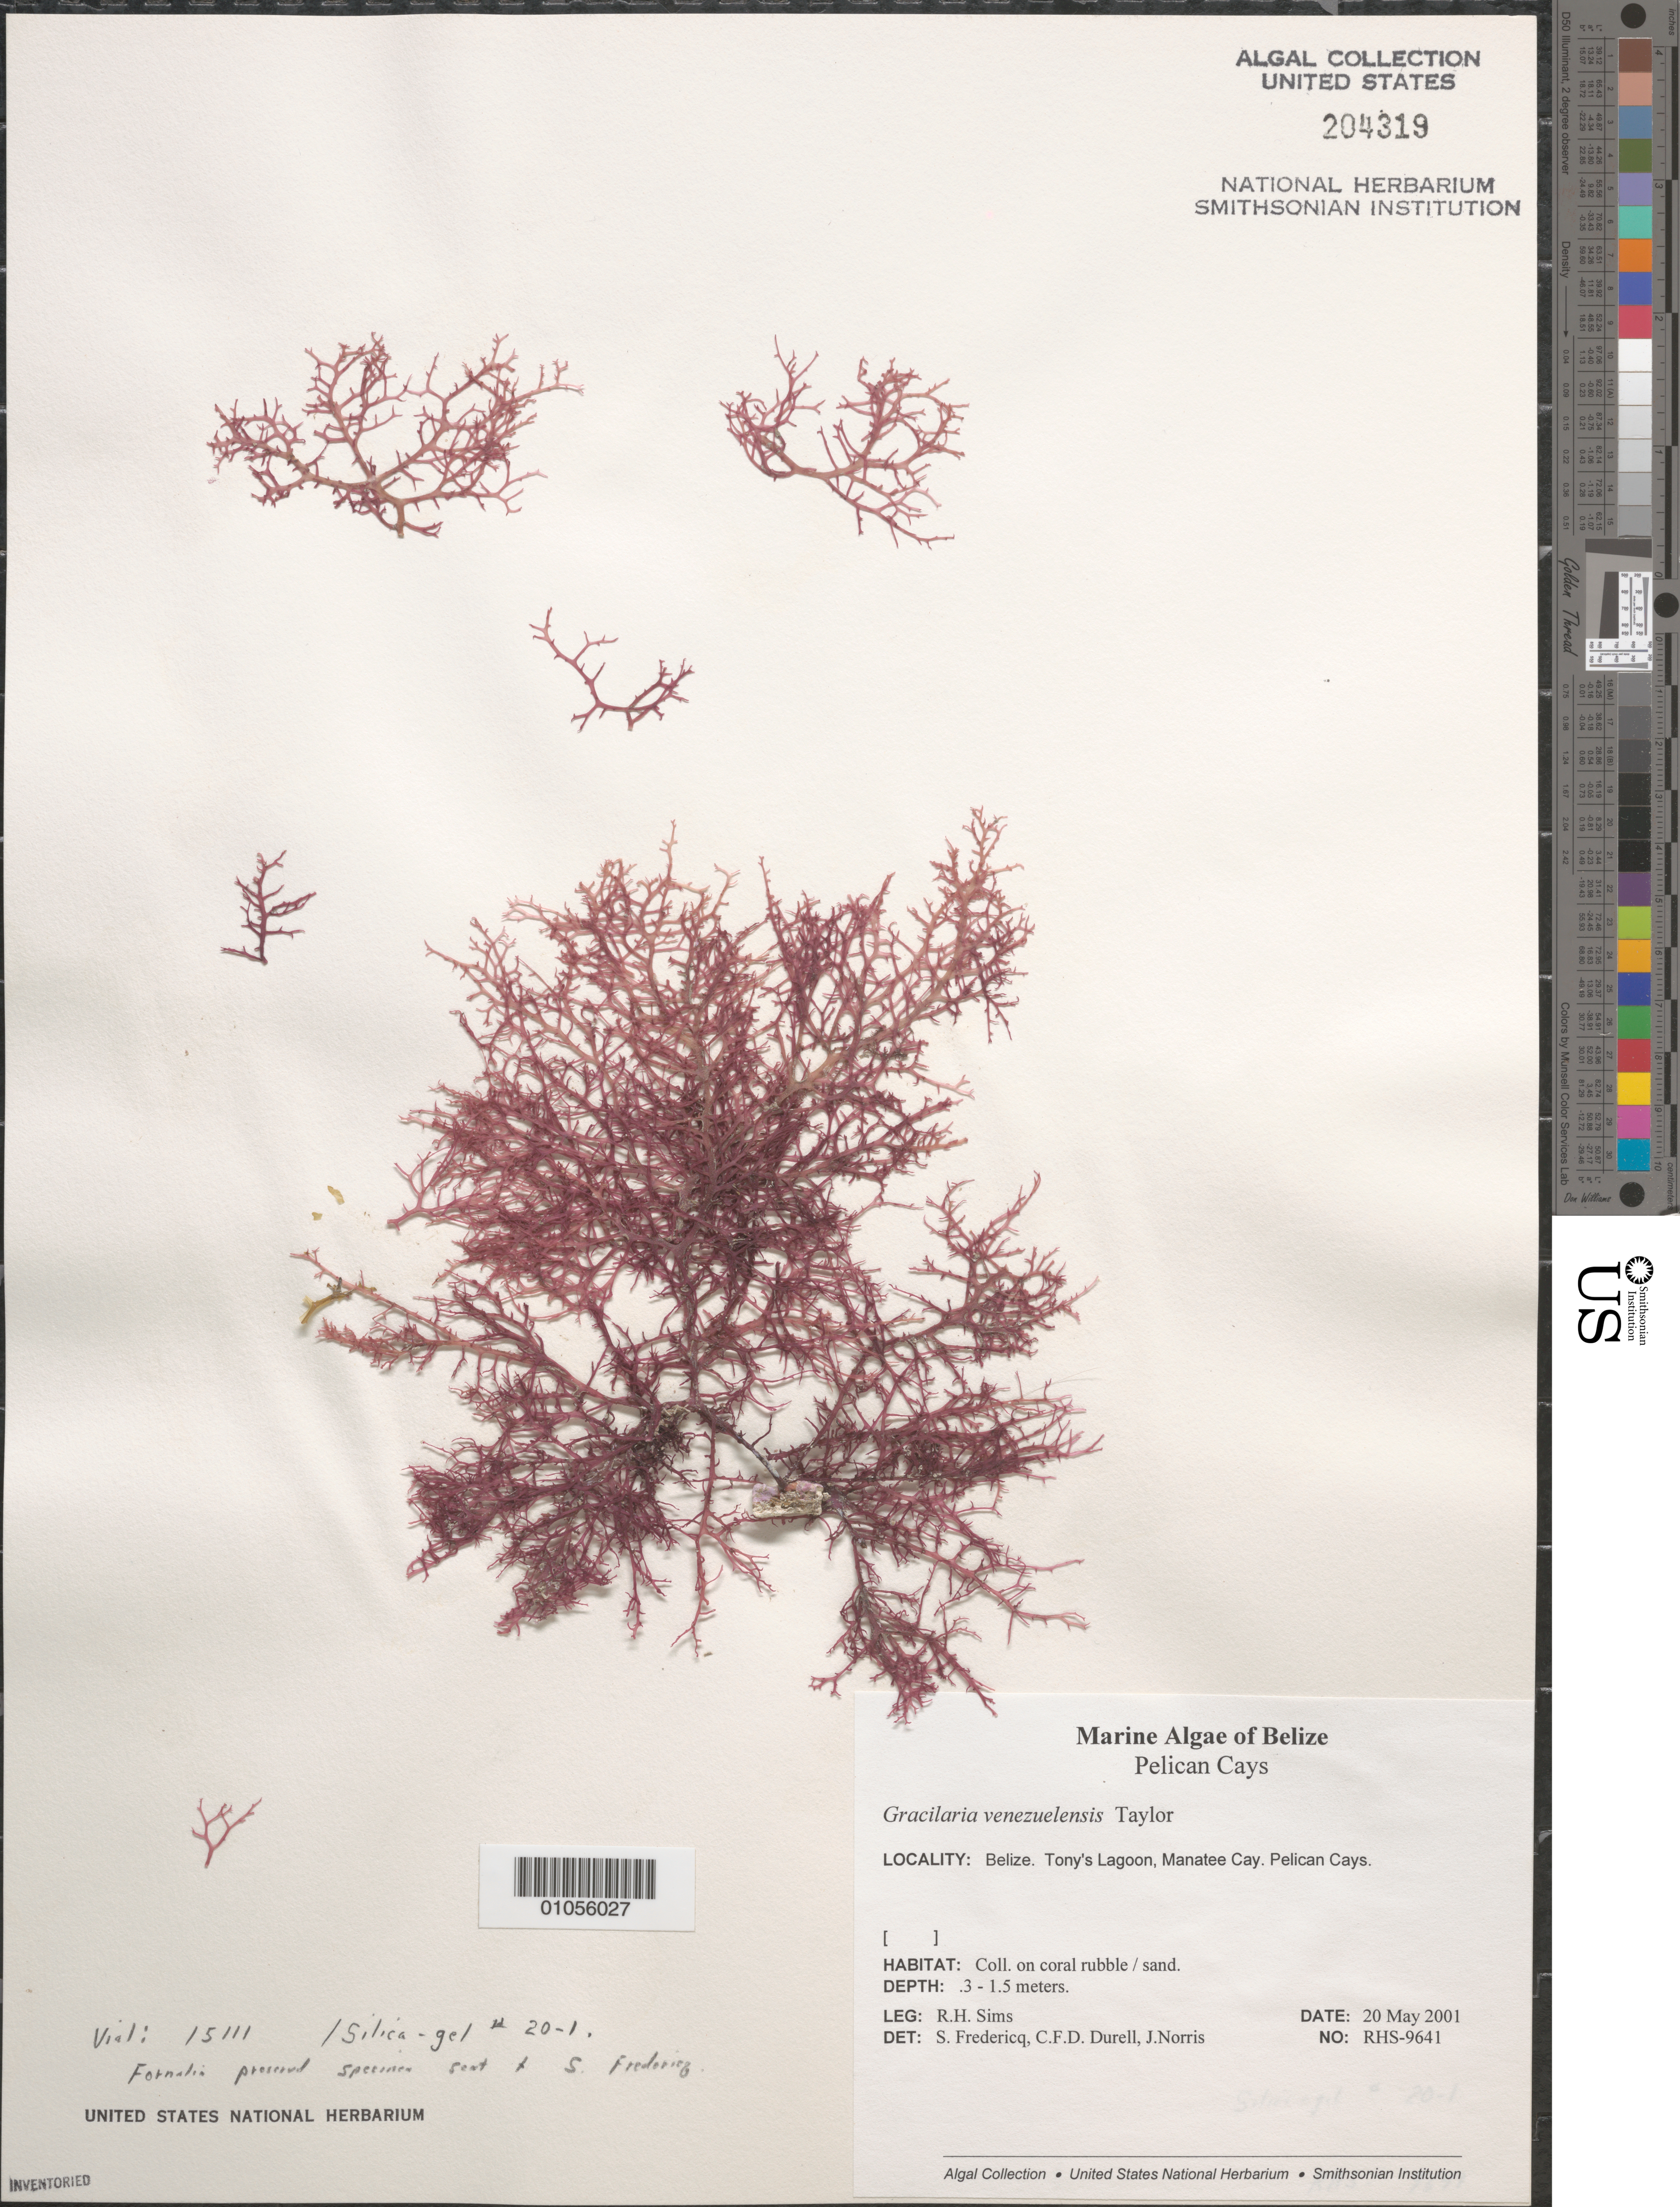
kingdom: Plantae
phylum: Rhodophyta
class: Florideophyceae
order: Gracilariales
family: Gracilariaceae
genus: Gracilaria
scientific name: Gracilaria venezuelensis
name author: W.R. Taylor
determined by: Fredericq, S.; Durell, C. F.; Norris, J. N.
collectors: R. H. Sims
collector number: RHS 9641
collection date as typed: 20 May 2001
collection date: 2001-05-20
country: Belize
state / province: Stann Creek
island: Manatee Cay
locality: Tony's Lagoon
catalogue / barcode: US 204319